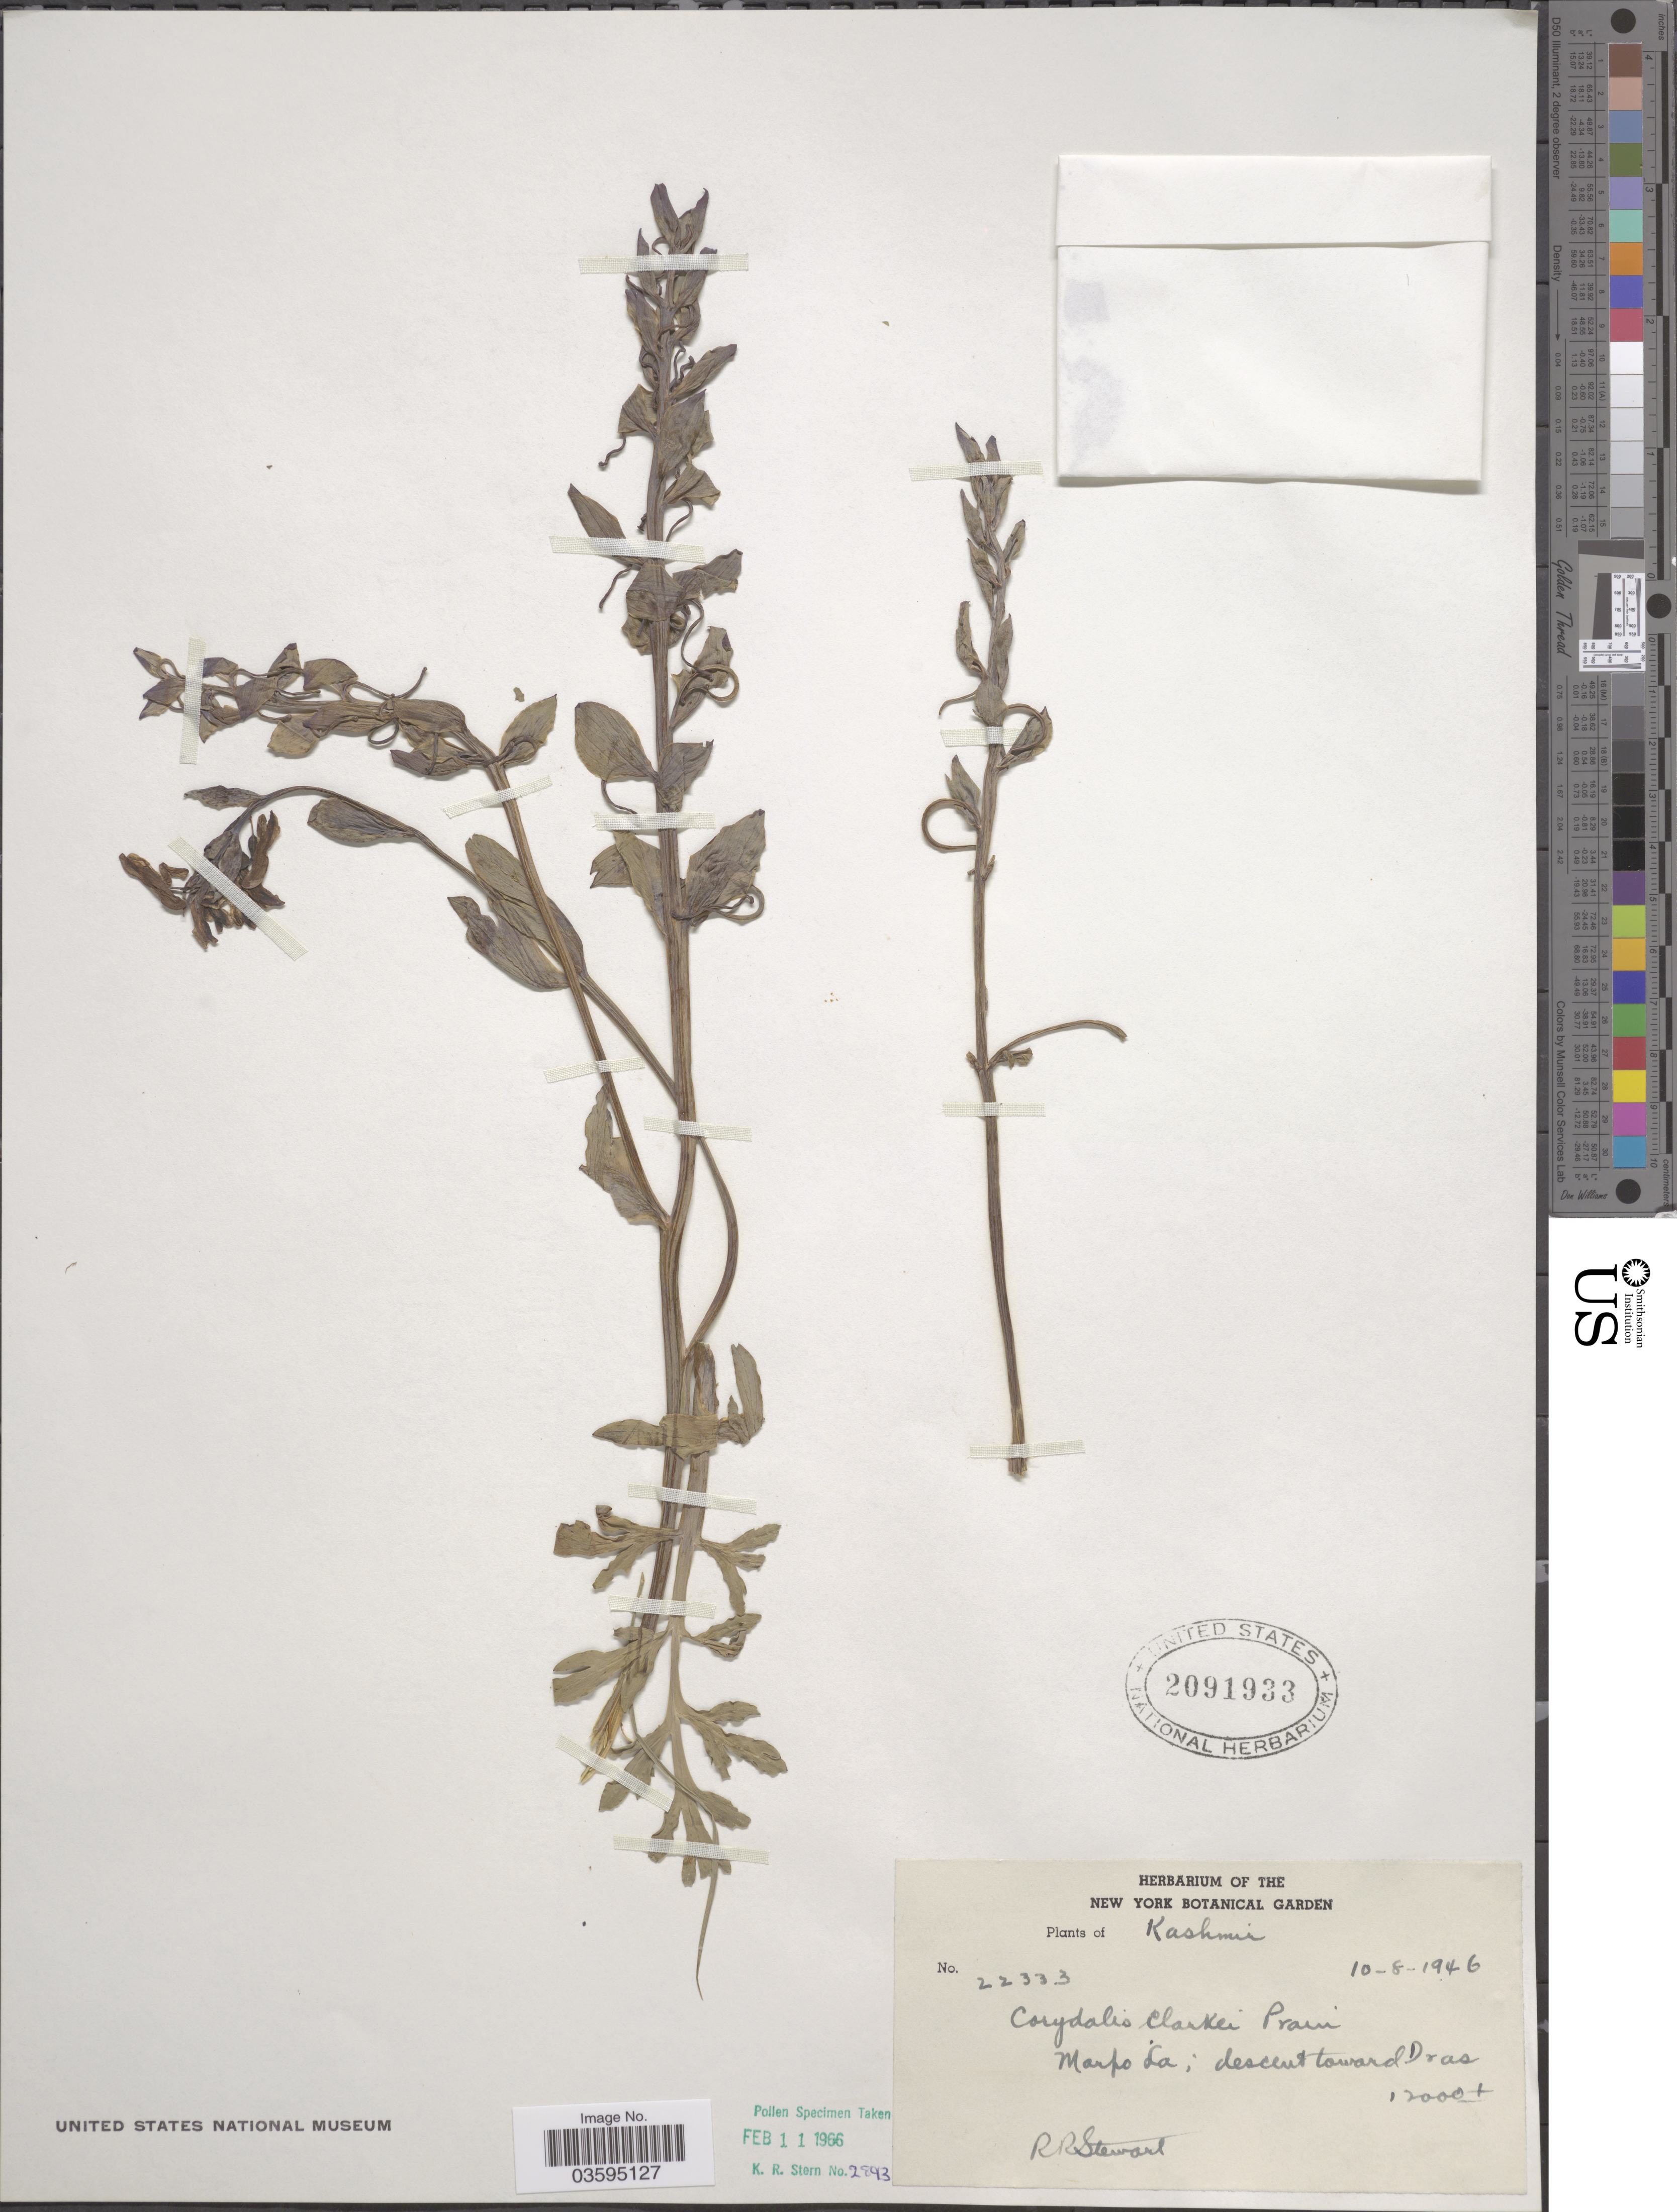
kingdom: Plantae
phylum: Tracheophyta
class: Magnoliopsida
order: Ranunculales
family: Papaveraceae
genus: Corydalis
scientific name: Corydalis clarkei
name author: Prain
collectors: R. Stewart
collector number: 22333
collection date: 1946-08-10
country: India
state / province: Jammu and Kashmir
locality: Kashmir. Marpo La; descent toward Dras.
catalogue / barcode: US 2091933